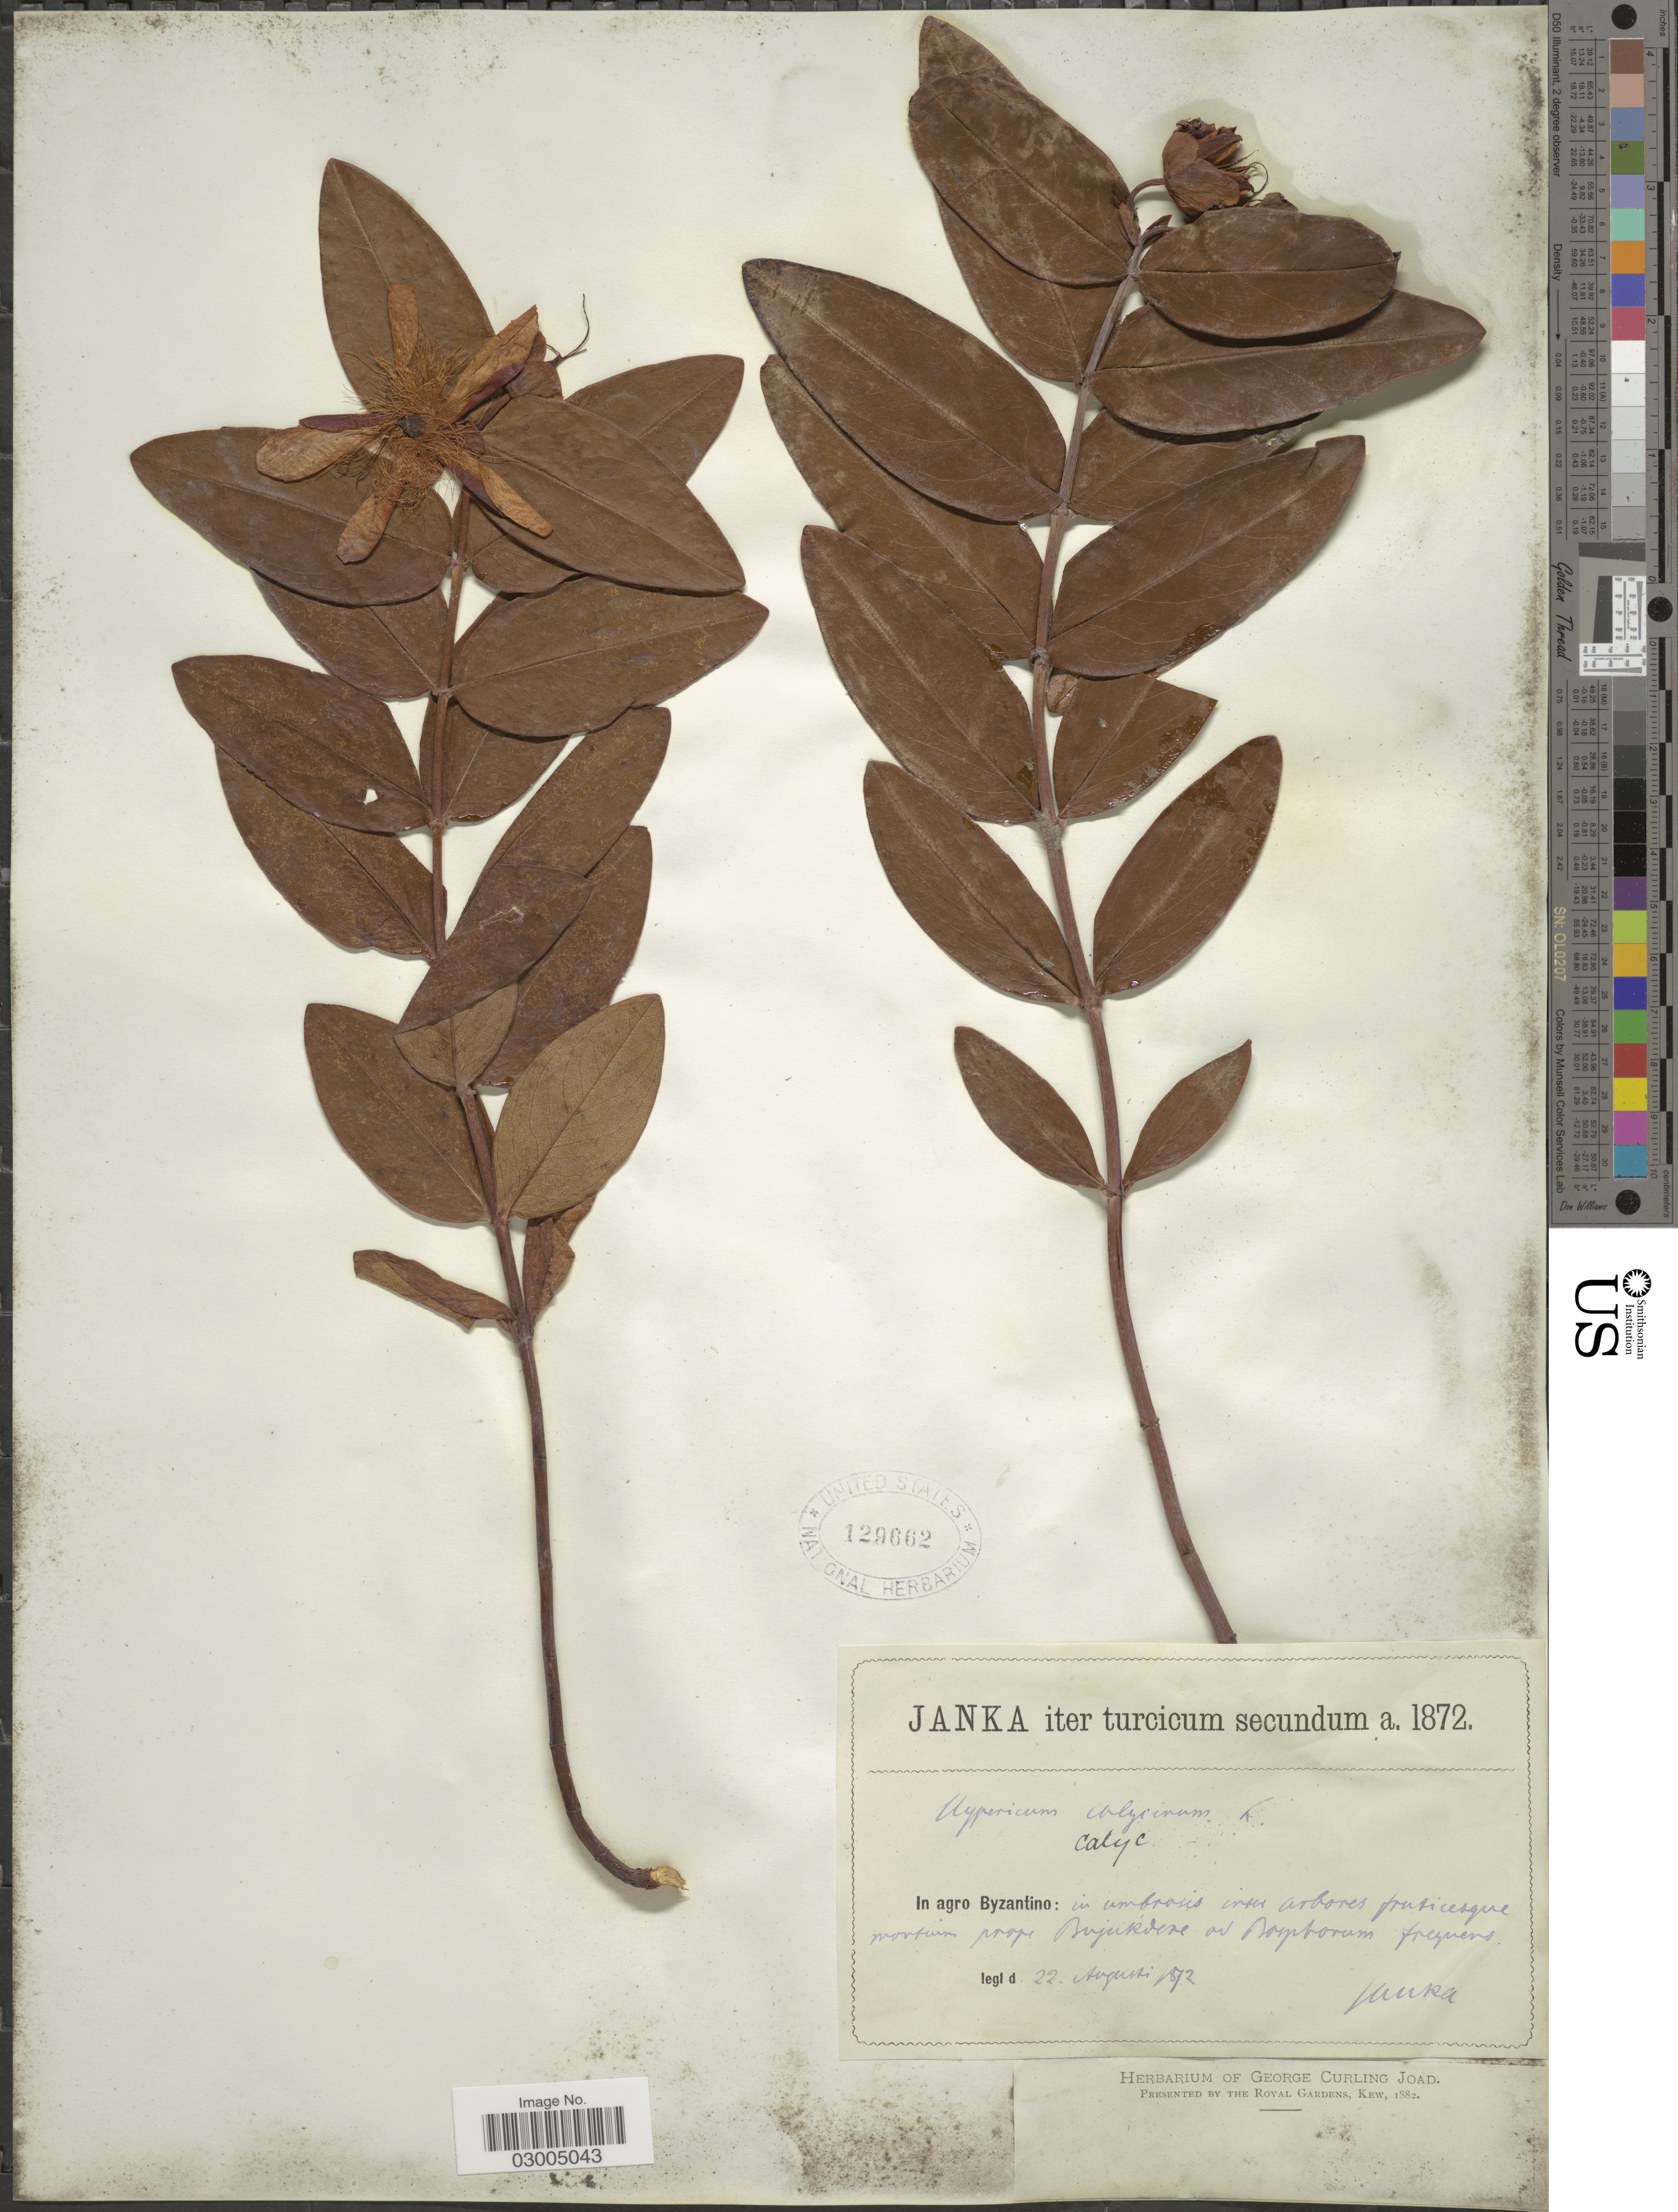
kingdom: Plantae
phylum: Tracheophyta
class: Magnoliopsida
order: Malpighiales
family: Hypericaceae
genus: Hypericum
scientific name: Hypericum calycinum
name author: L.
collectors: V. Janka von Bulcs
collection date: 1872-08-22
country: Turkey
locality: In agro Byzantino: in umbrosis inter arbores fruticesque montium prope Bujukdore ad Dompborum frequens. [interpreted]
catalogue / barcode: US 129662